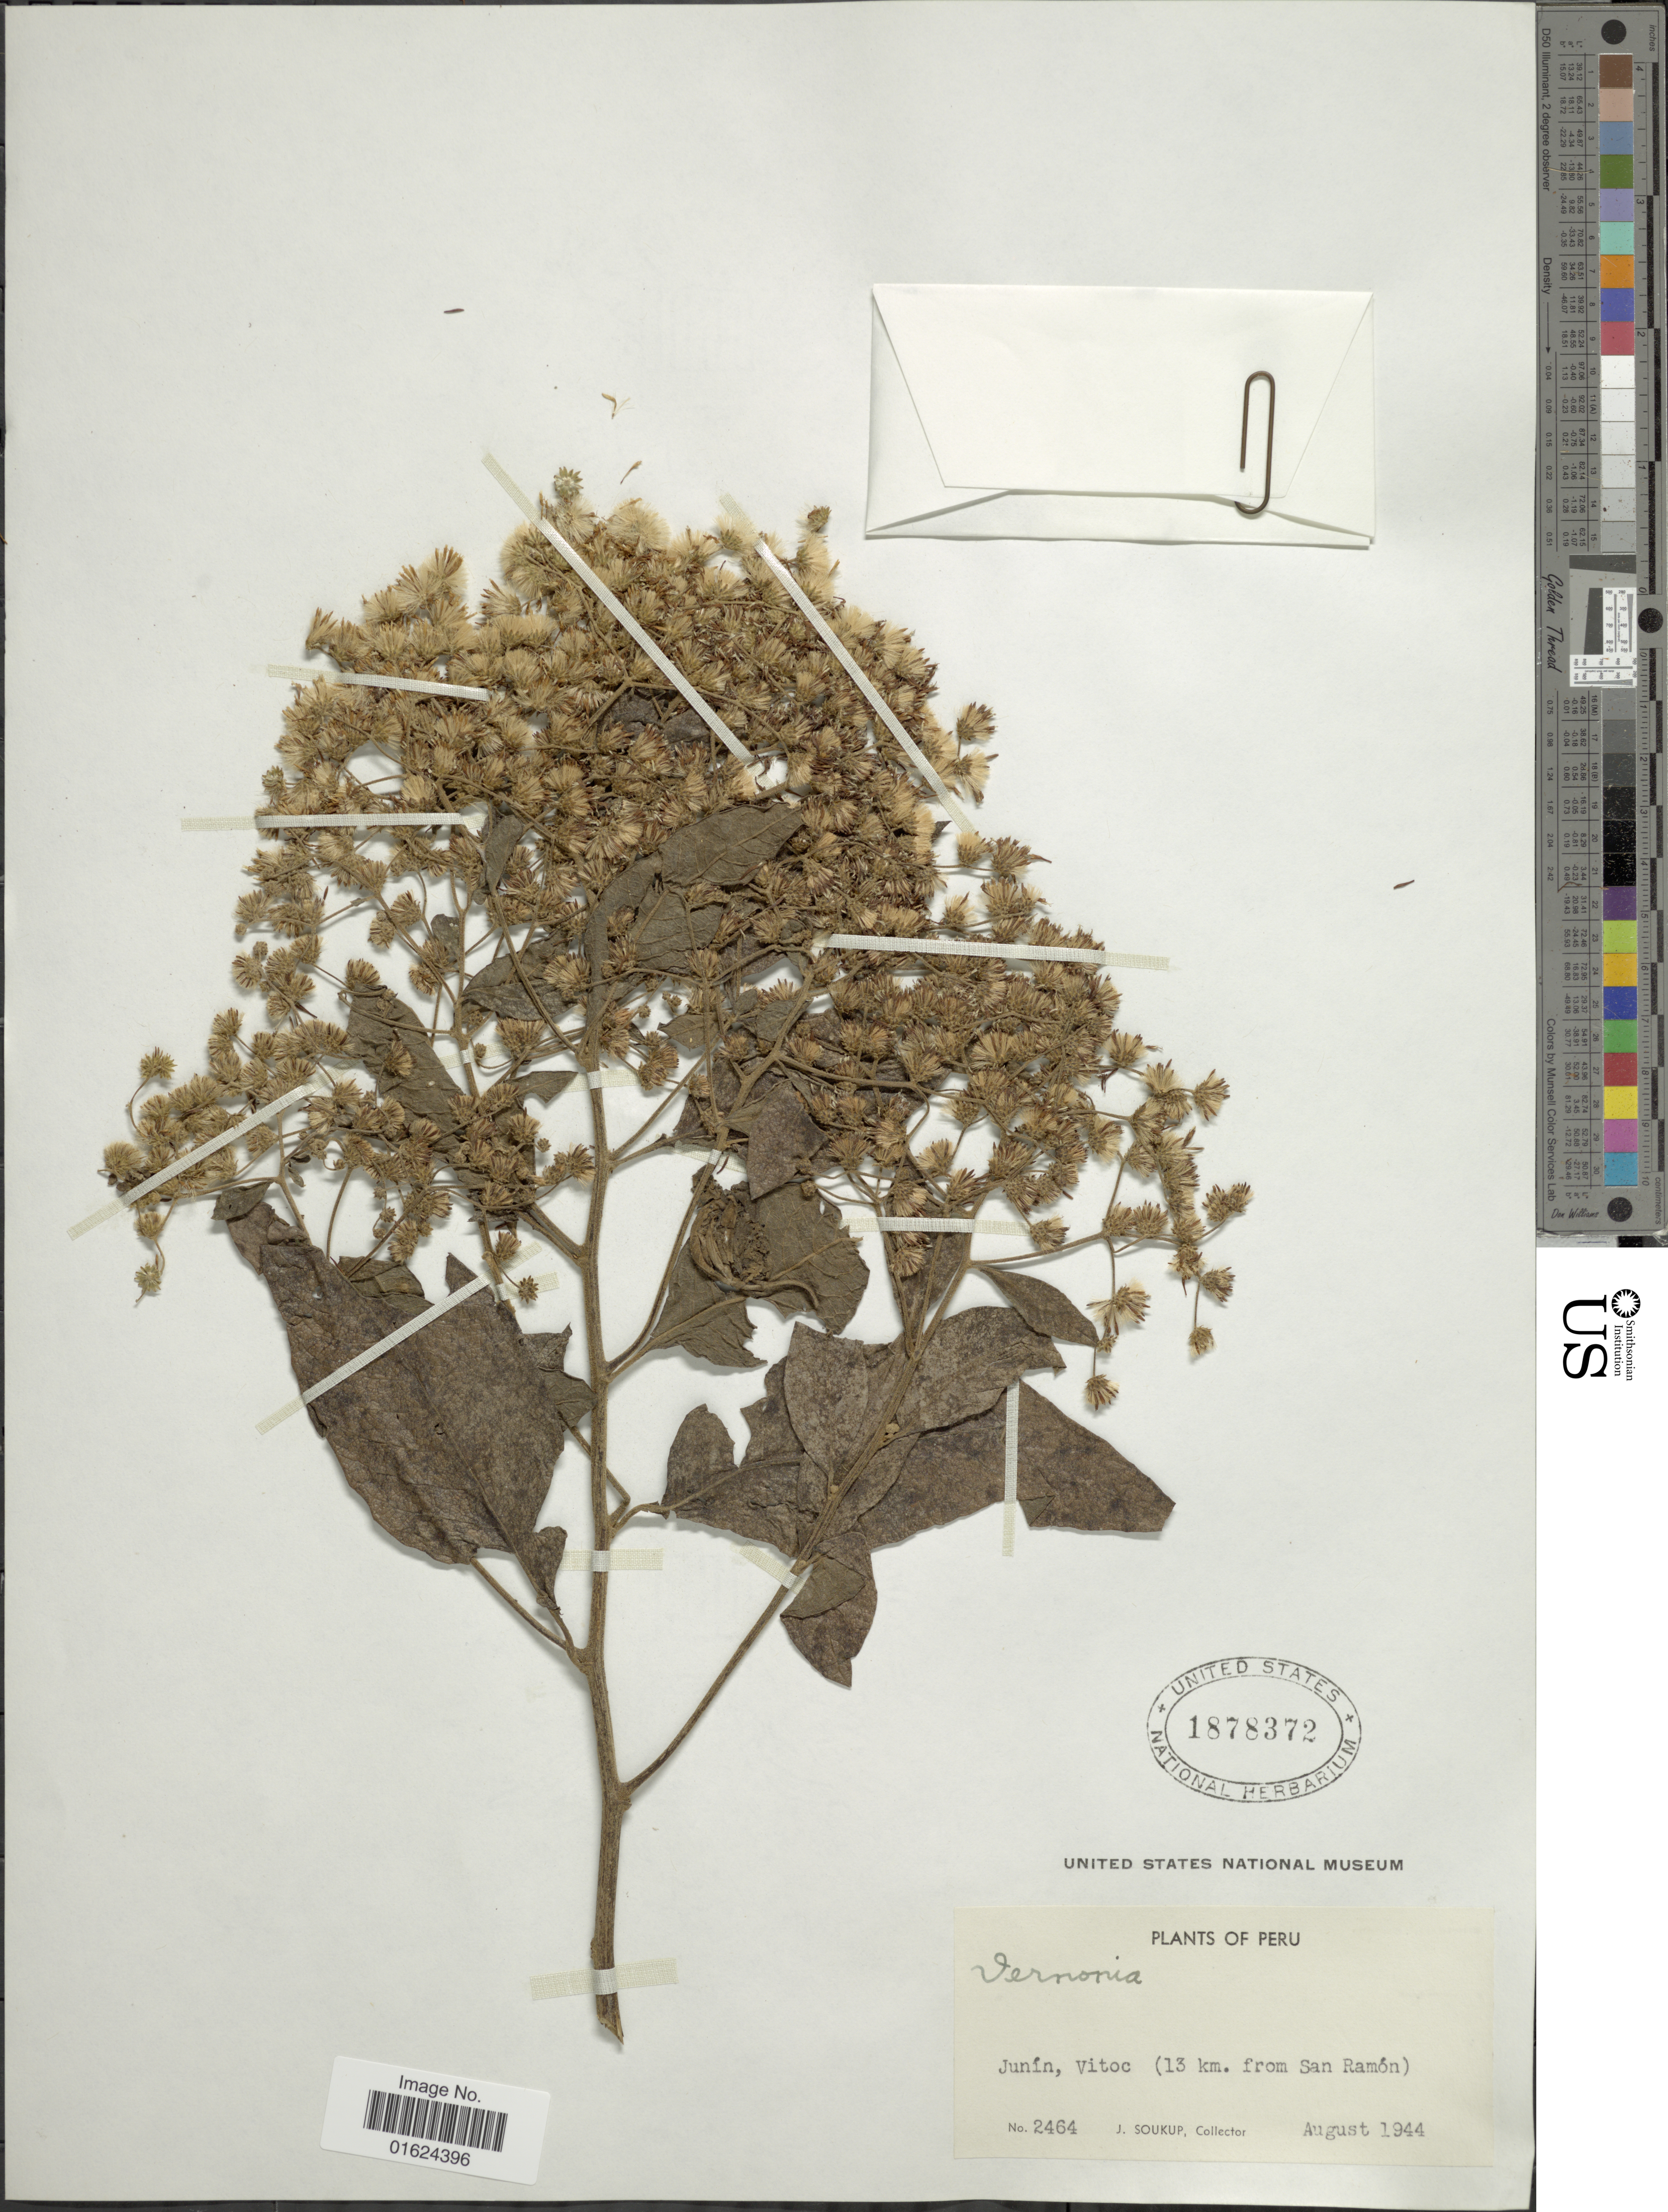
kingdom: Plantae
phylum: Tracheophyta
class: Magnoliopsida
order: Asterales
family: Asteraceae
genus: Vernonanthura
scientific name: Vernonanthura patens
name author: (Kunth) H. Rob.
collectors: J. Soukup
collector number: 2464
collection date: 1944-08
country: Peru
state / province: Junín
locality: Junin, Vitoc (13 km. from San Ramon).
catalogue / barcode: US 1878372